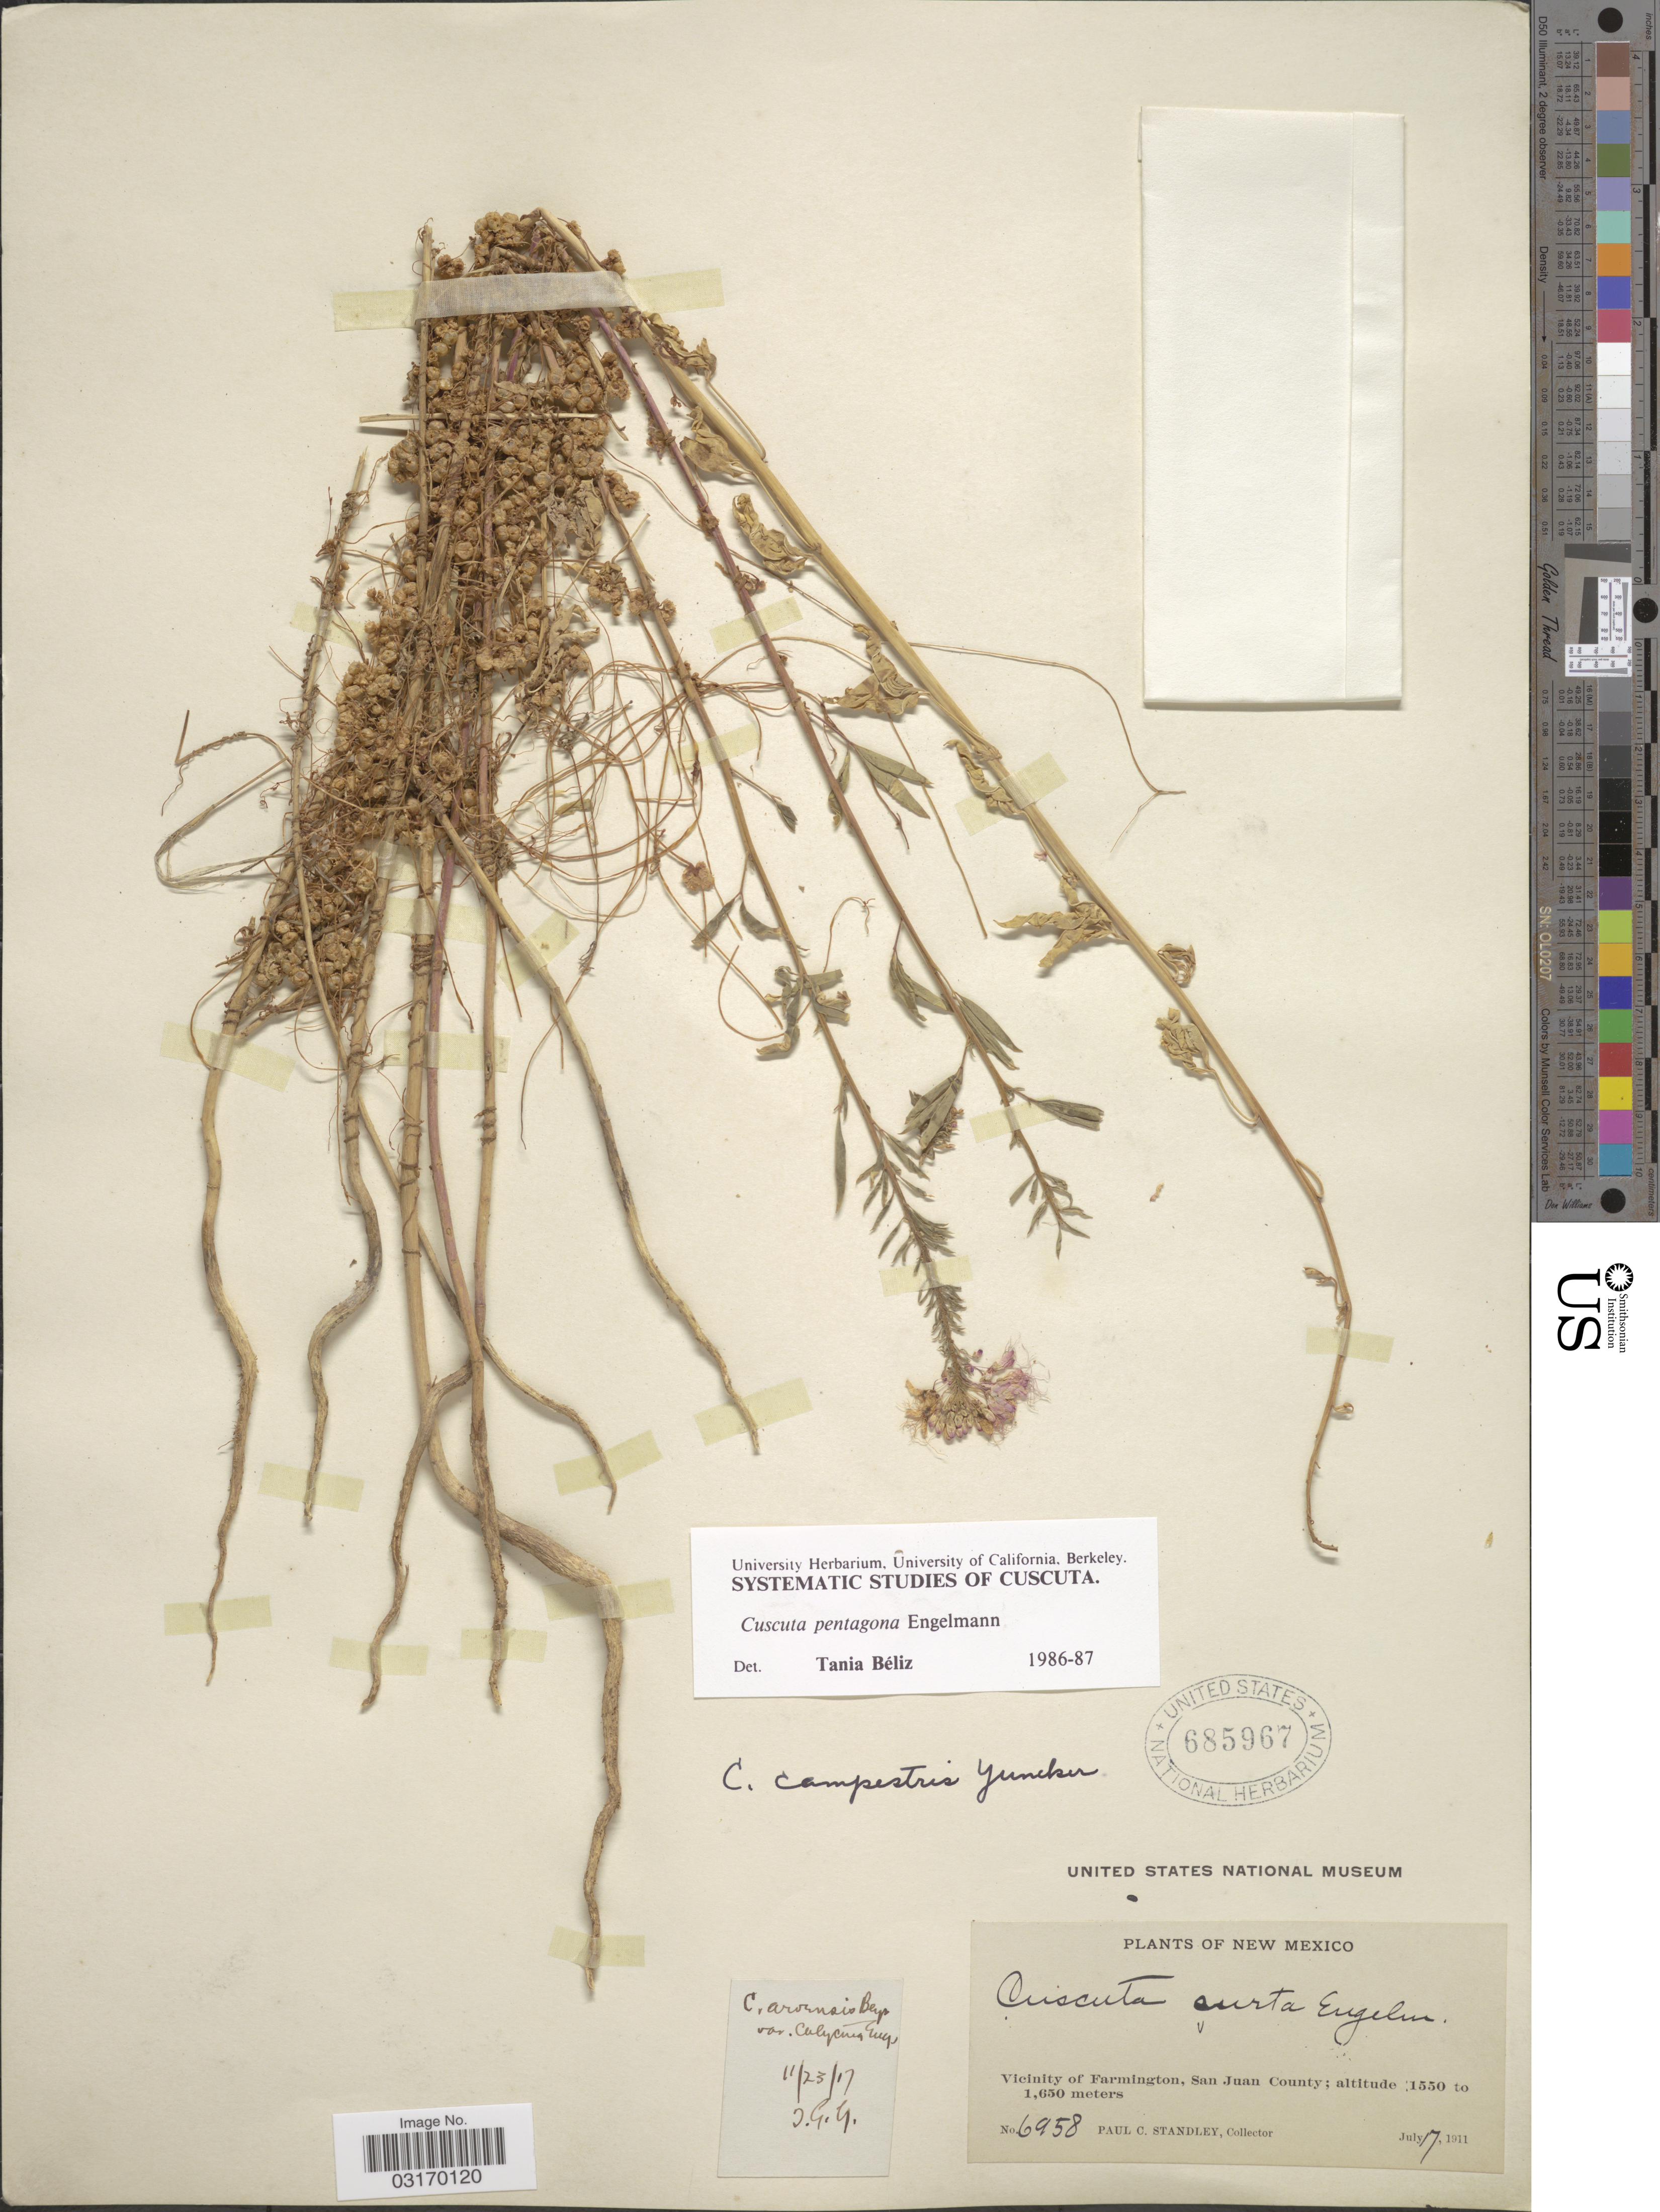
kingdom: Plantae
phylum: Tracheophyta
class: Magnoliopsida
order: Solanales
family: Convolvulaceae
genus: Cuscuta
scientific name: Cuscuta pentagona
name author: Engelm.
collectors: P. C. Standley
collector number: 6958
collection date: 1911-07-17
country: United States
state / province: New Mexico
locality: Vicinity of Farmington, San Juan County.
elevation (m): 1550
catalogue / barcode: US 685967